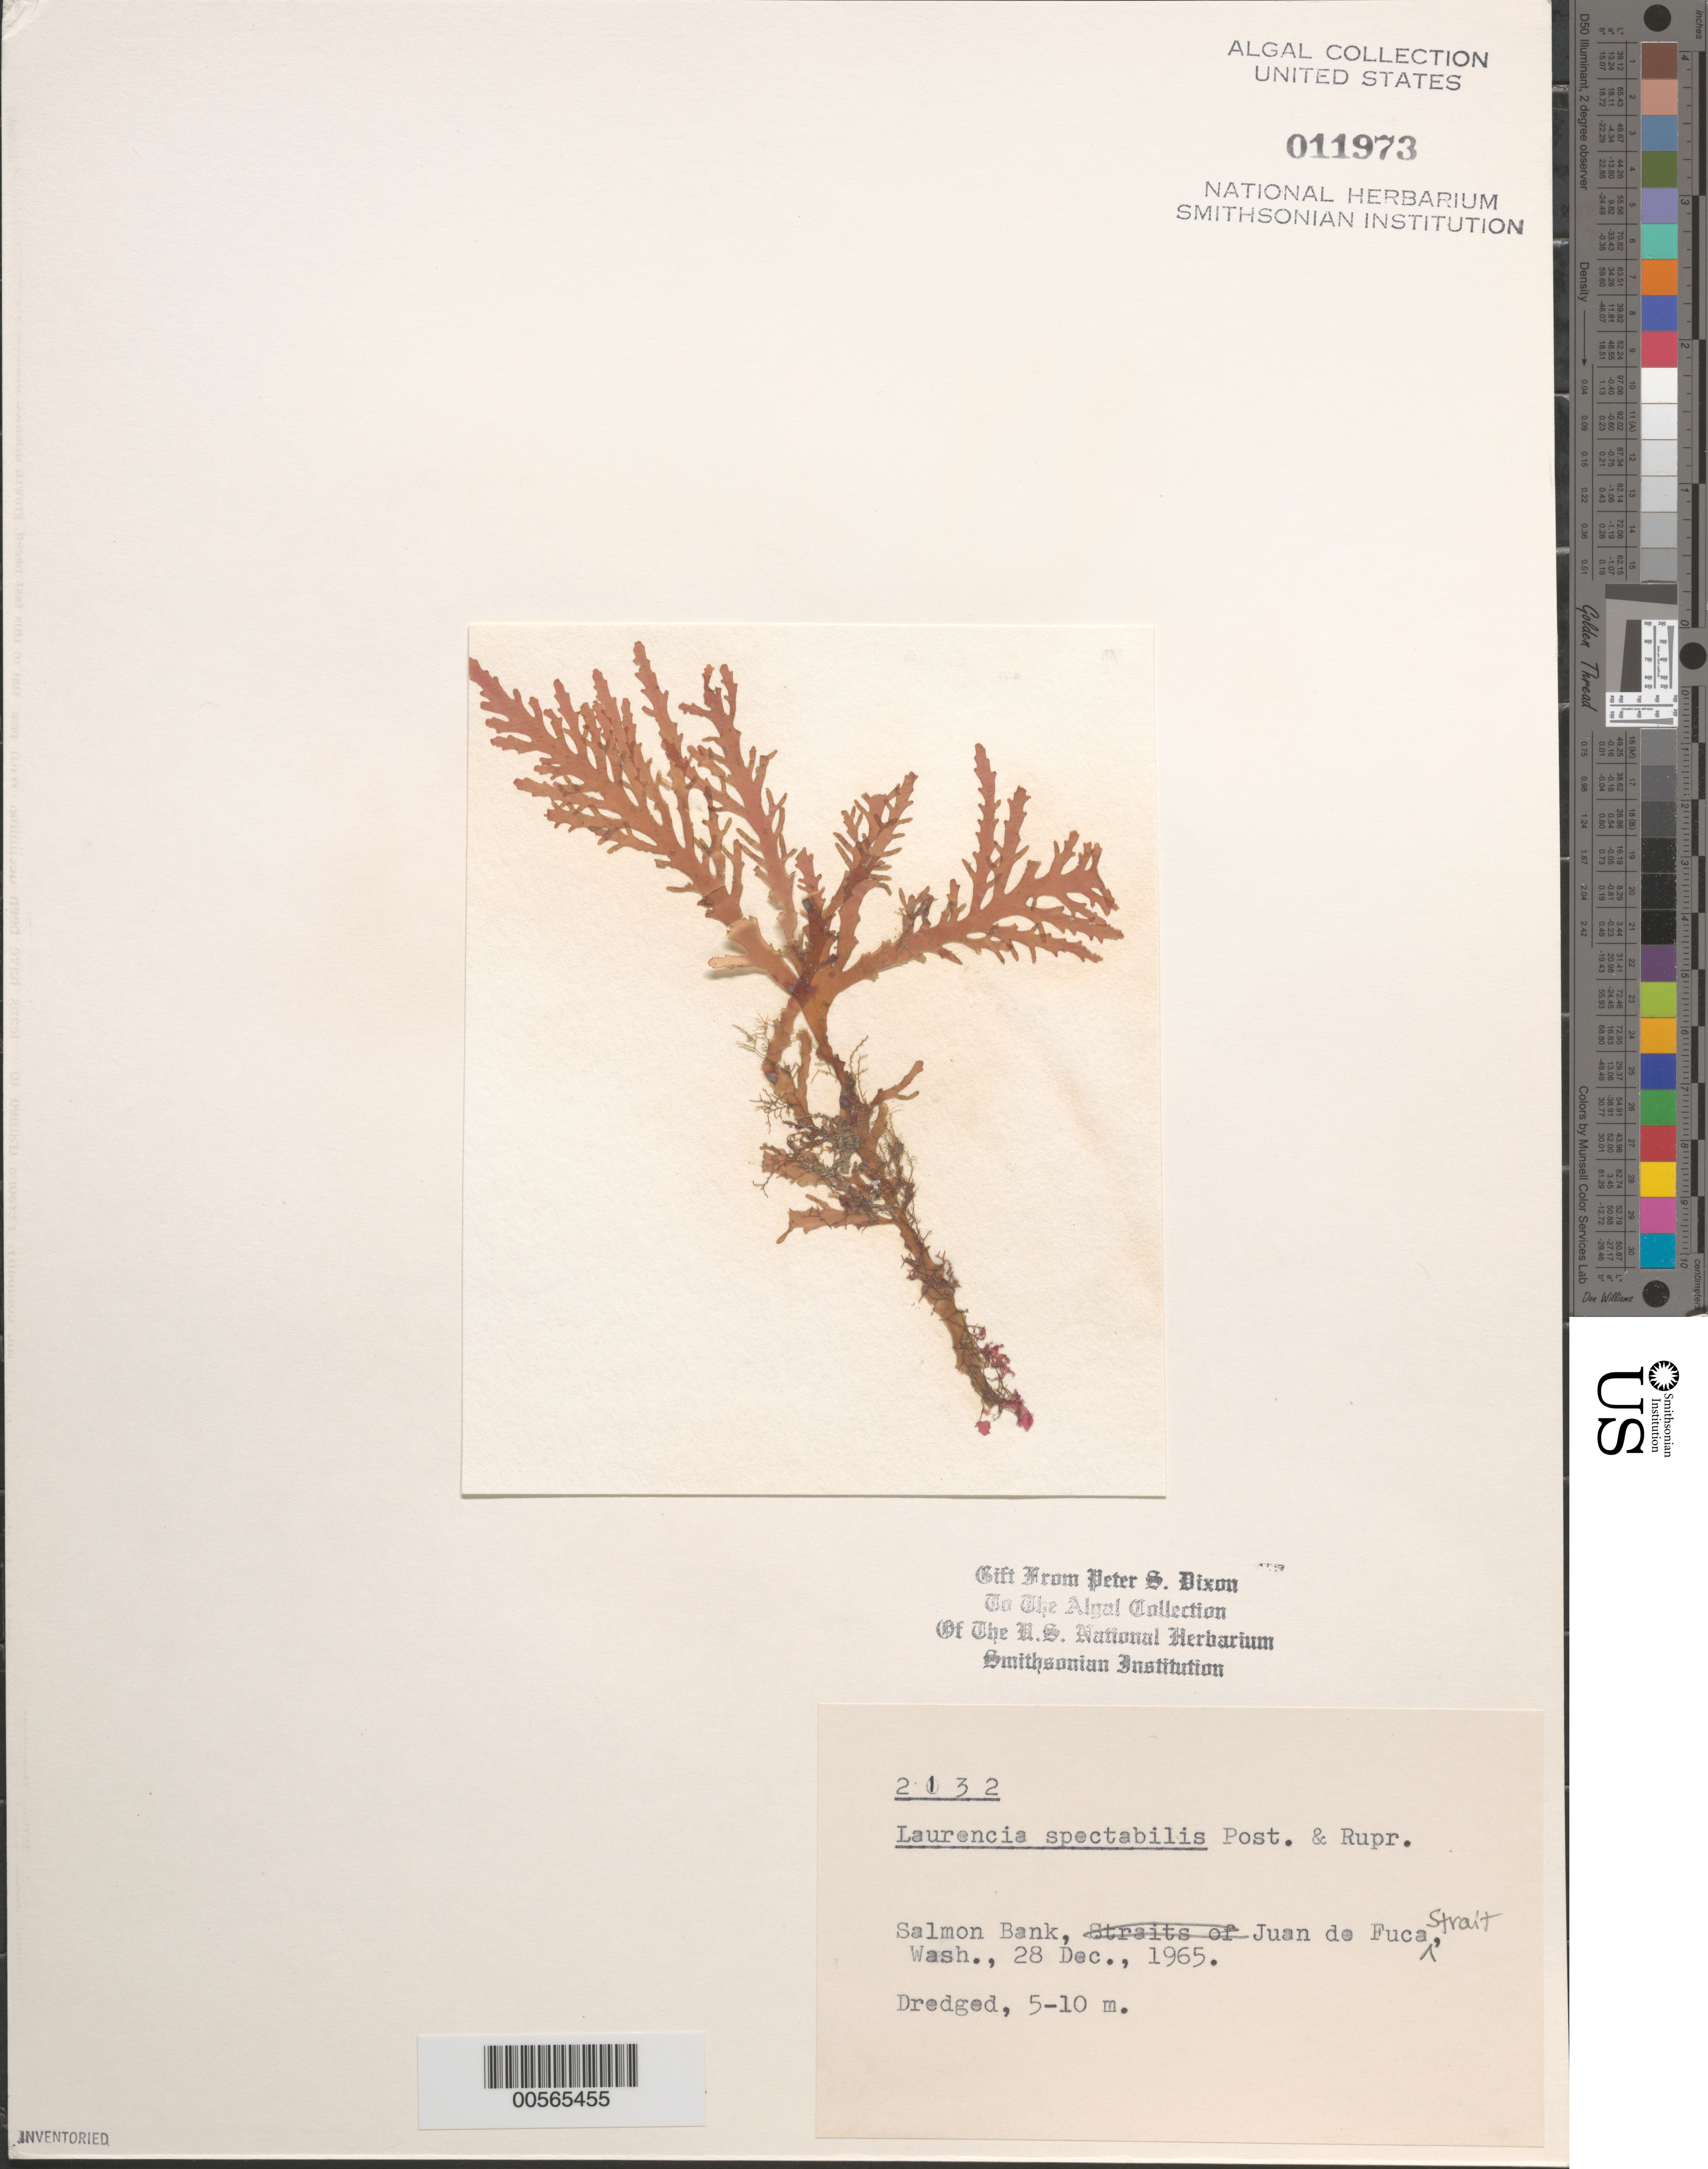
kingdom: Plantae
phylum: Rhodophyta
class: Florideophyceae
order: Ceramiales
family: Rhodomelaceae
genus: Osmundea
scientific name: Osmundea spectabilis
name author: (Postels & Rupr.) K.W. Nam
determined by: Algae name updating Project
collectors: P. S. Dixon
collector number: PSD 2132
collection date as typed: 28 Dec 1965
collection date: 1965-12-28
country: United States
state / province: Washington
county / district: San Juan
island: San Juan Islands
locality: Salmon Bank, Strait of Juan de Fuca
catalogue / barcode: US 11973